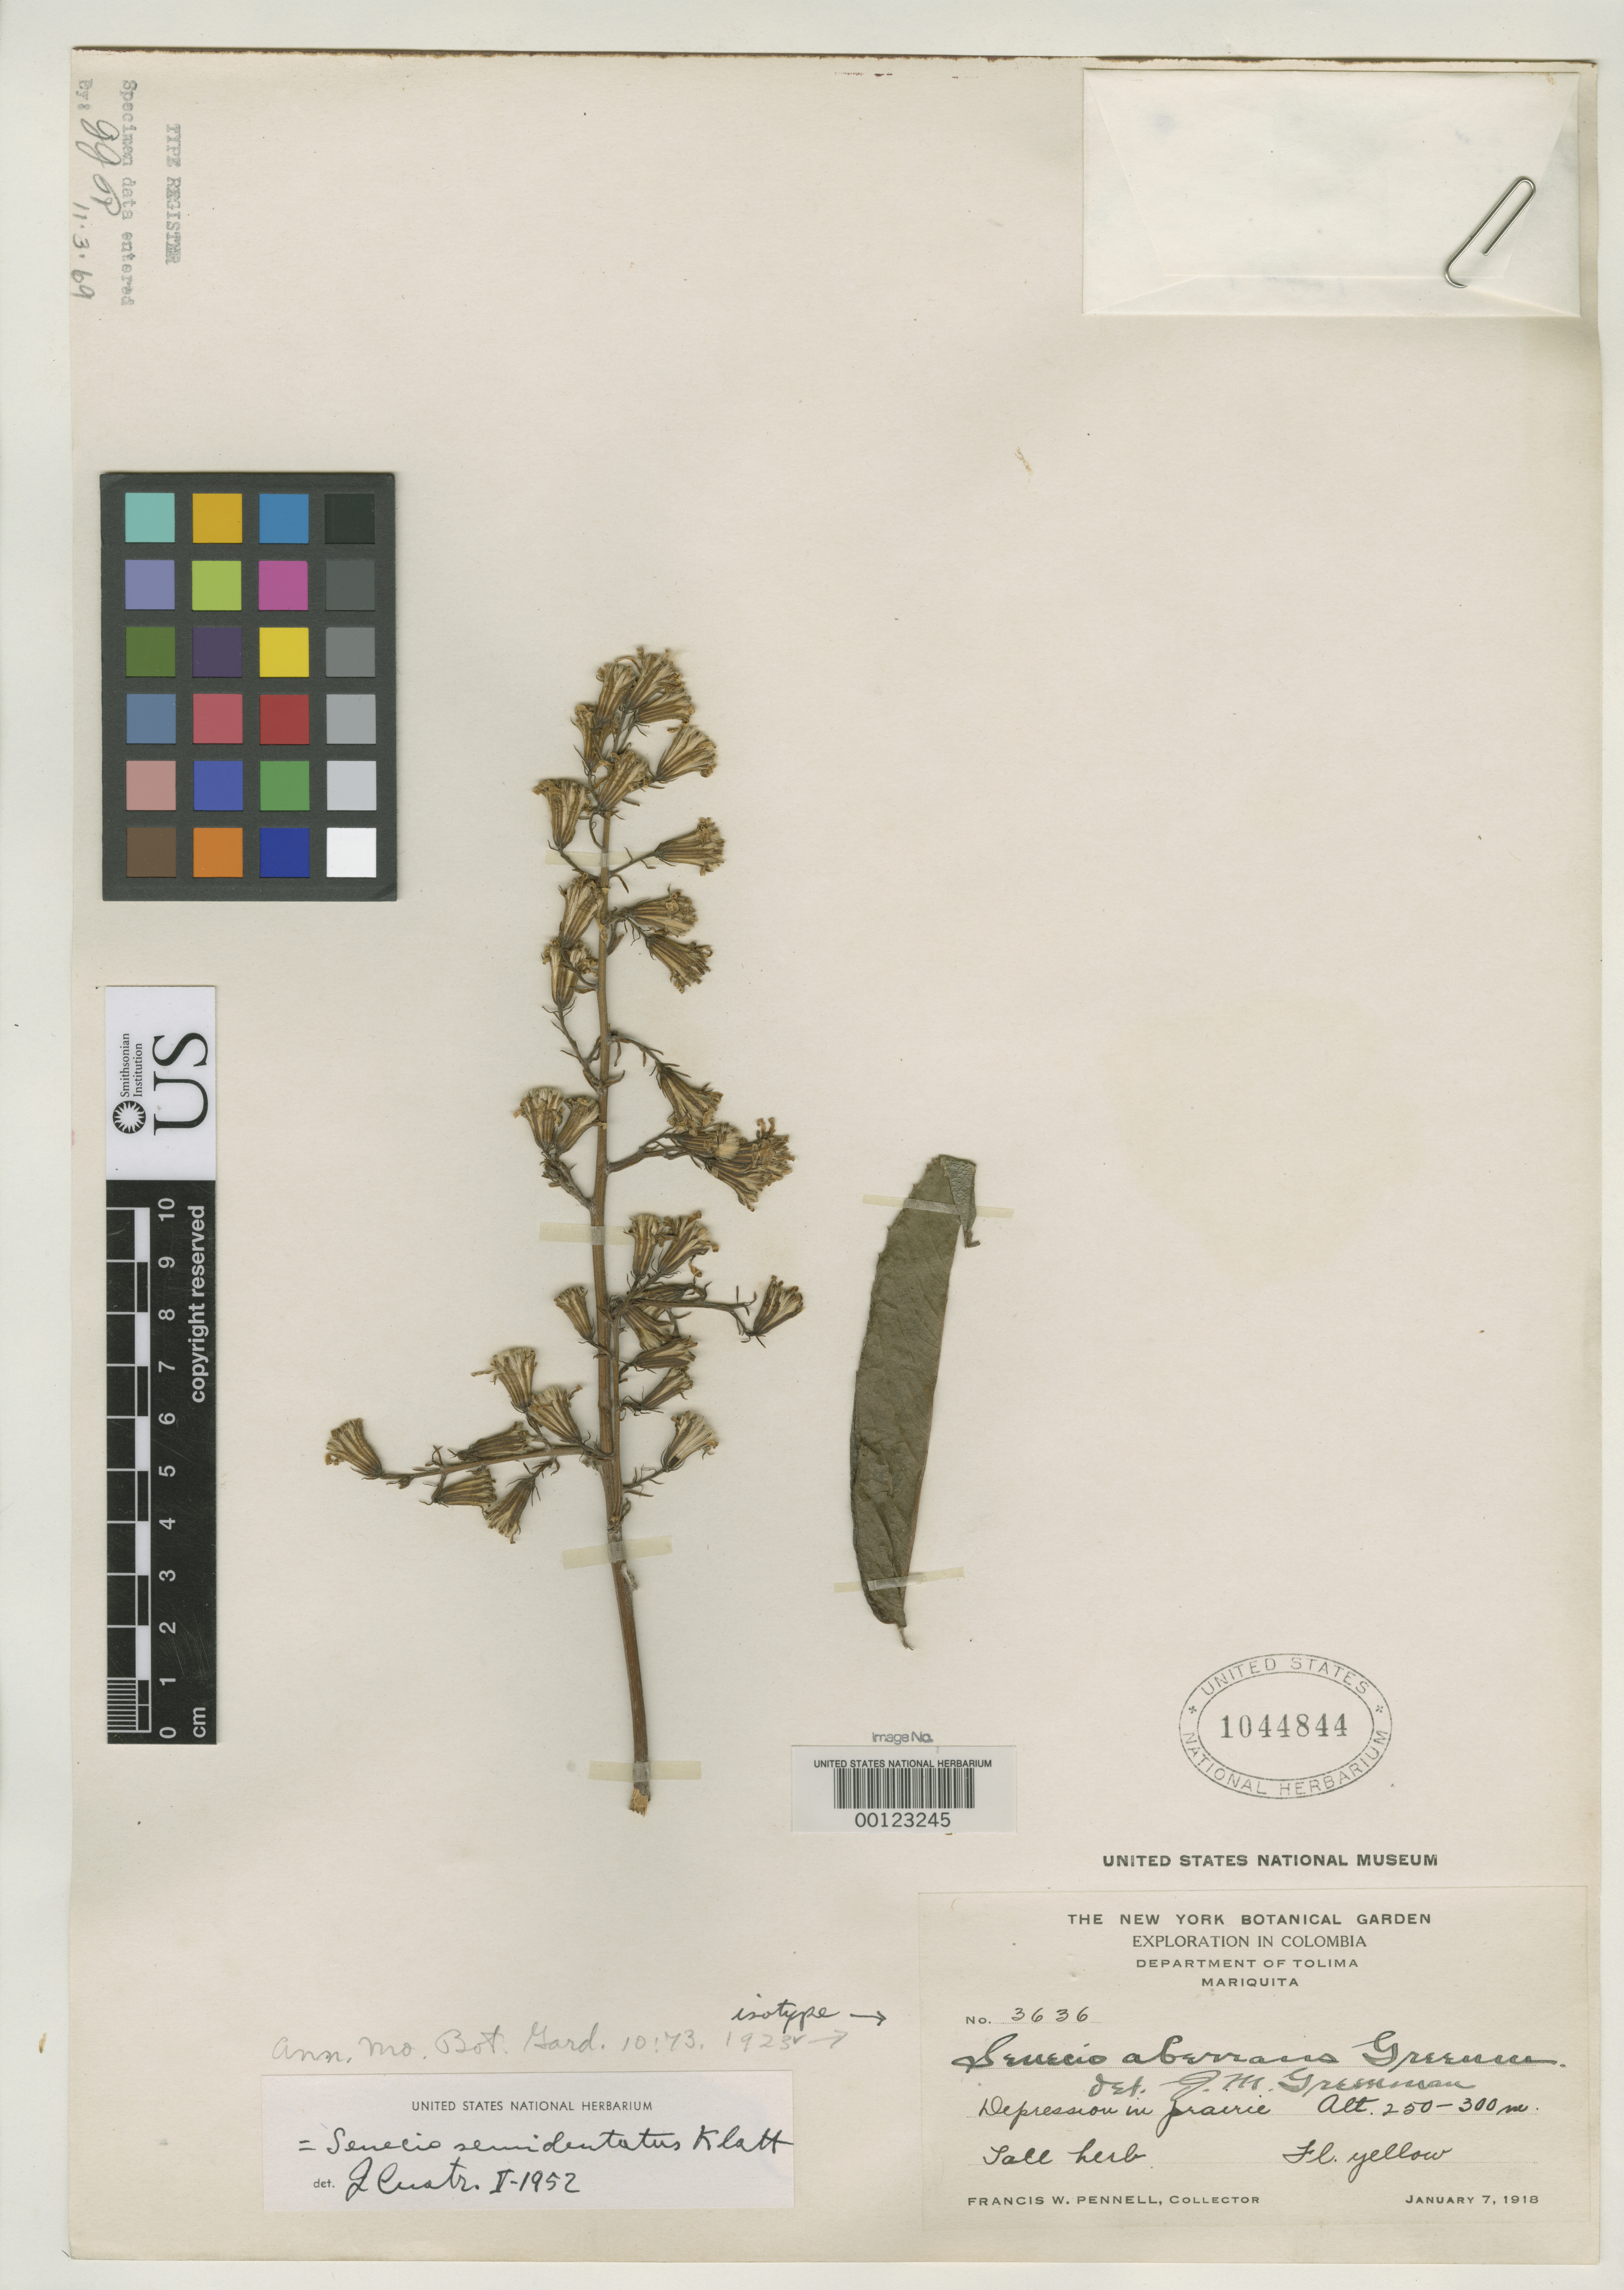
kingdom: Plantae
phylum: Tracheophyta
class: Magnoliopsida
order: Asterales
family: Asteraceae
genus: Senecio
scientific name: Senecio aberrans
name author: Greenm.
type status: Isotype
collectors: F. W. Pennell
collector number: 3636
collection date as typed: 07 Jan 1918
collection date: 1918-01-07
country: Colombia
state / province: Tolima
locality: Mariquita.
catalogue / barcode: US 1044844